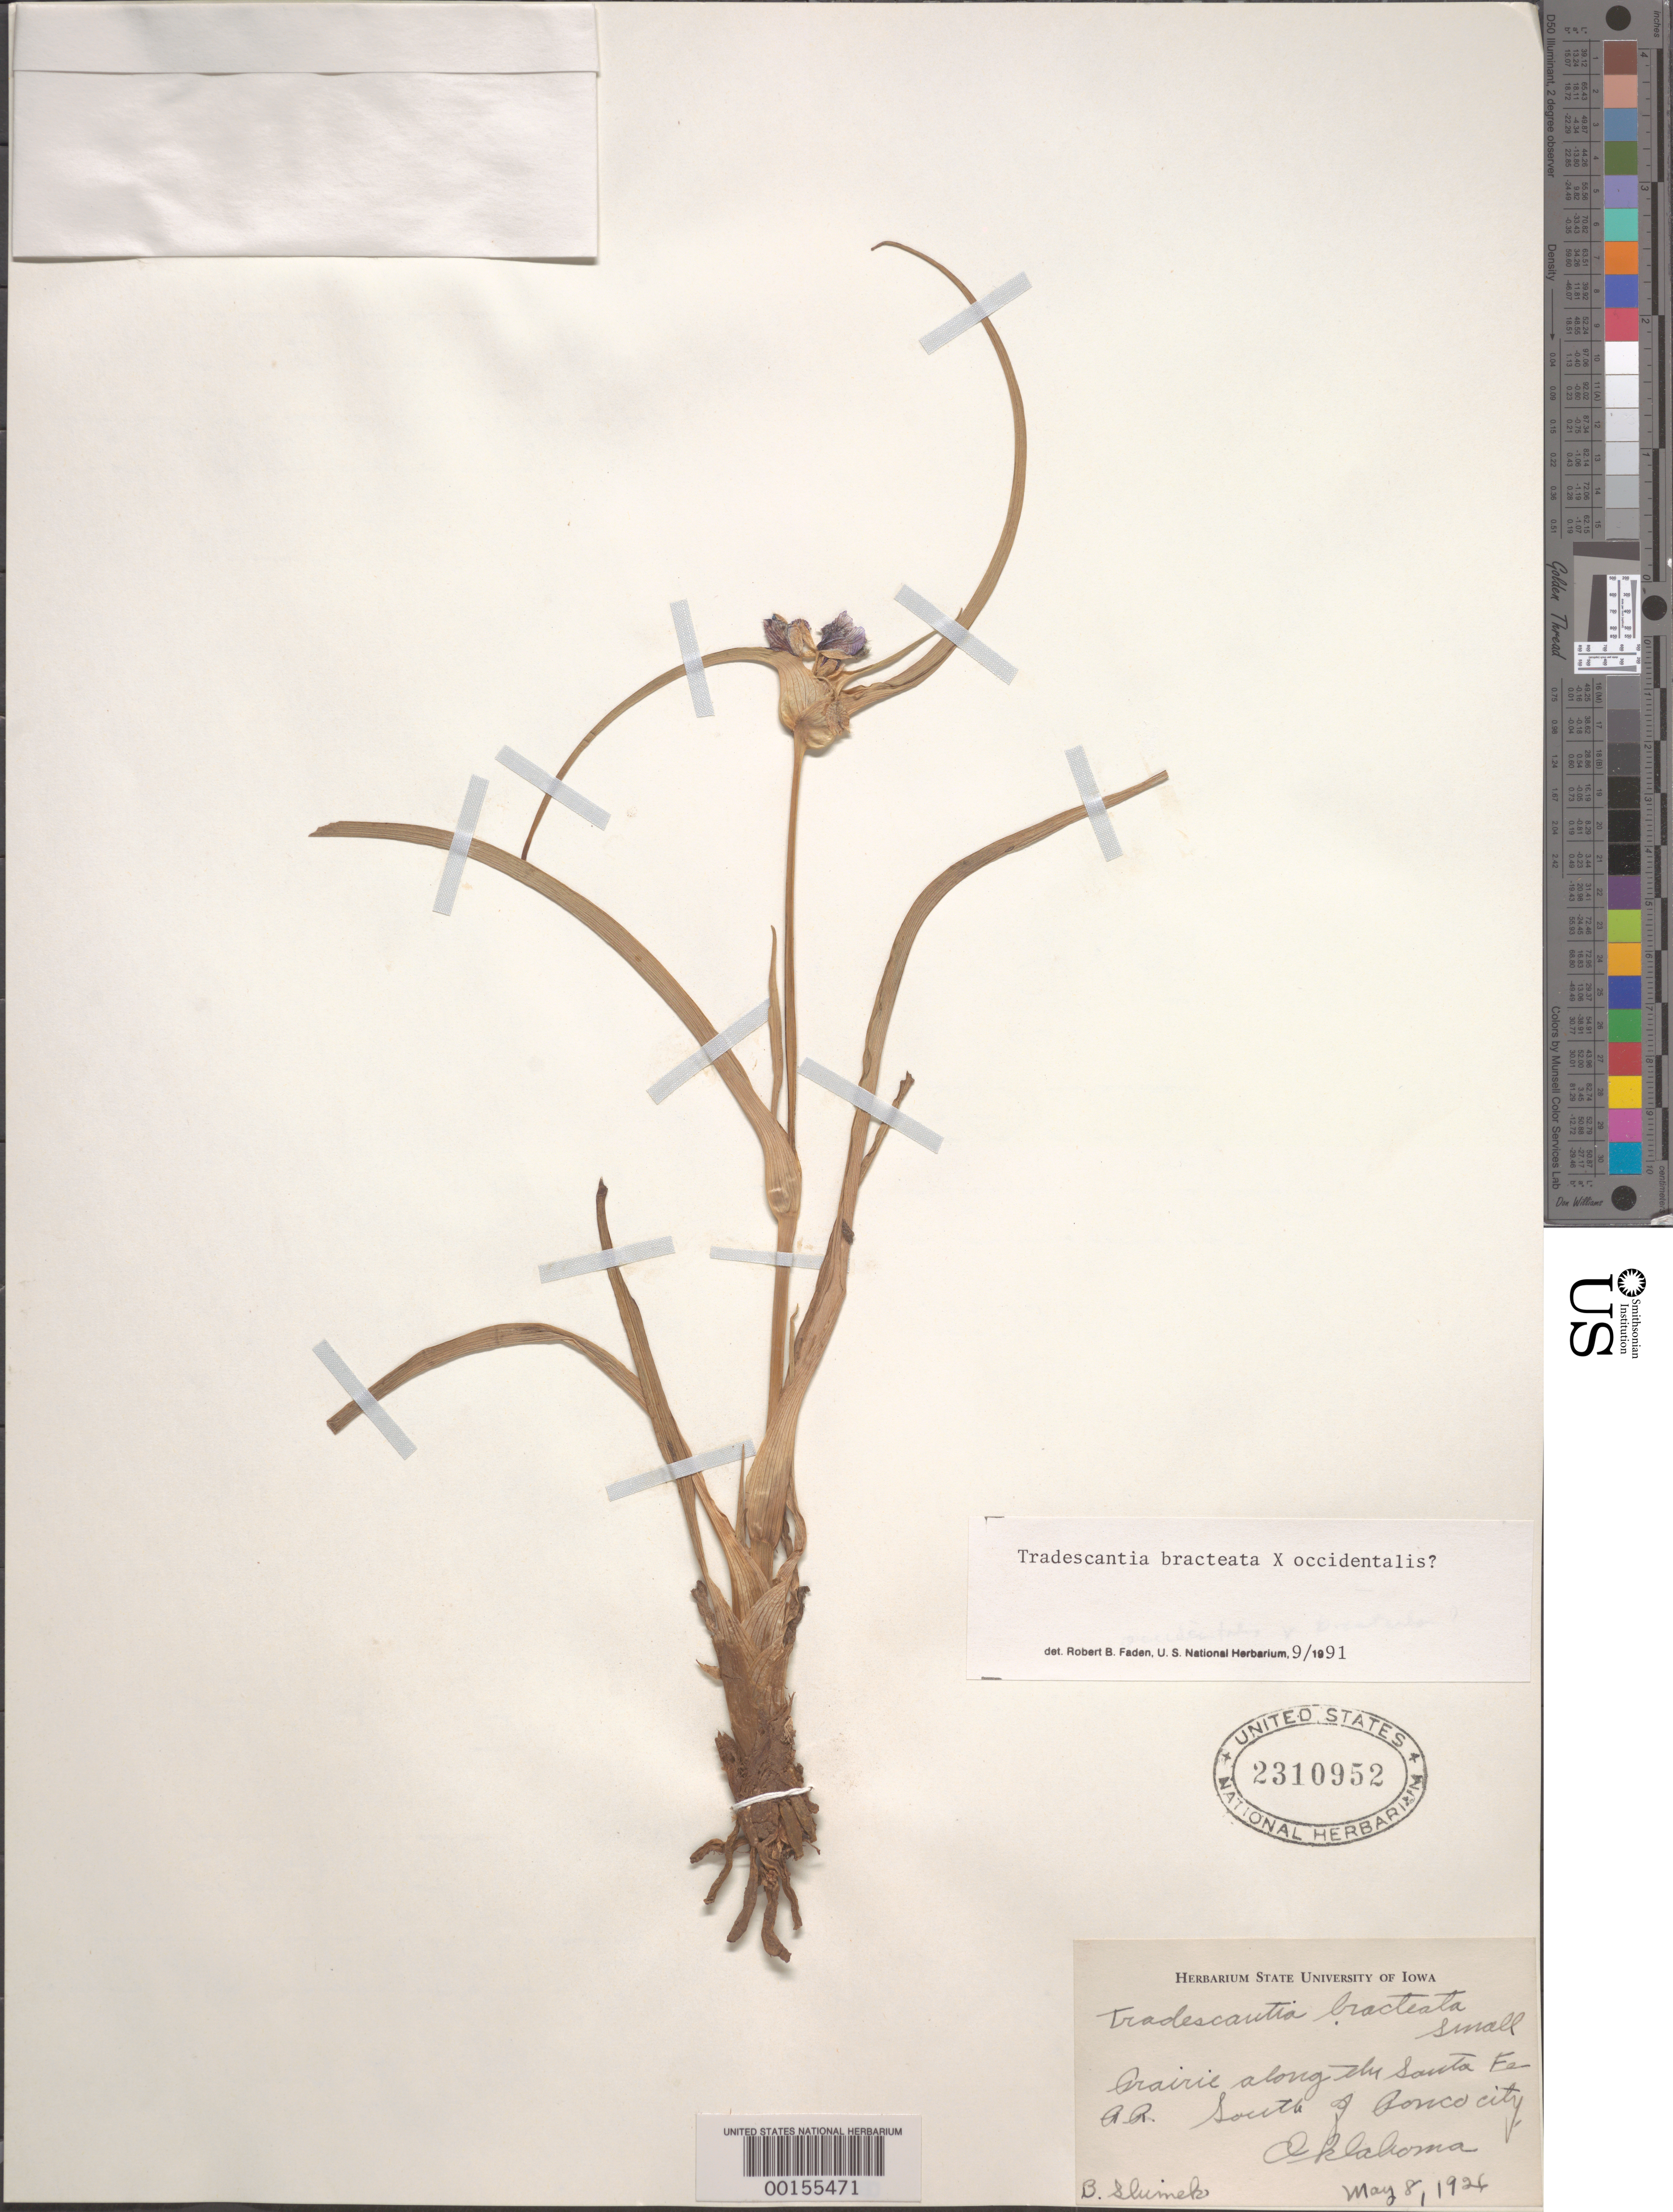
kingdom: Plantae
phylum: Tracheophyta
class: Liliopsida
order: Commelinales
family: Commelinaceae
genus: Tradescantia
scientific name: Tradescantia bracteata x T. occidentalis (Britton) Smyth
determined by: Faden, Robert B., (US), Smithsonian Institution - National Museum of Natural History (UNITED STATES)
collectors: B. Slumek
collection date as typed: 08 May 1926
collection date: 1926-05-08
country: United States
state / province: Oklahoma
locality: S of ponco city, santa fe river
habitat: Prairie along riverbank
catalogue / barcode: US 2310952